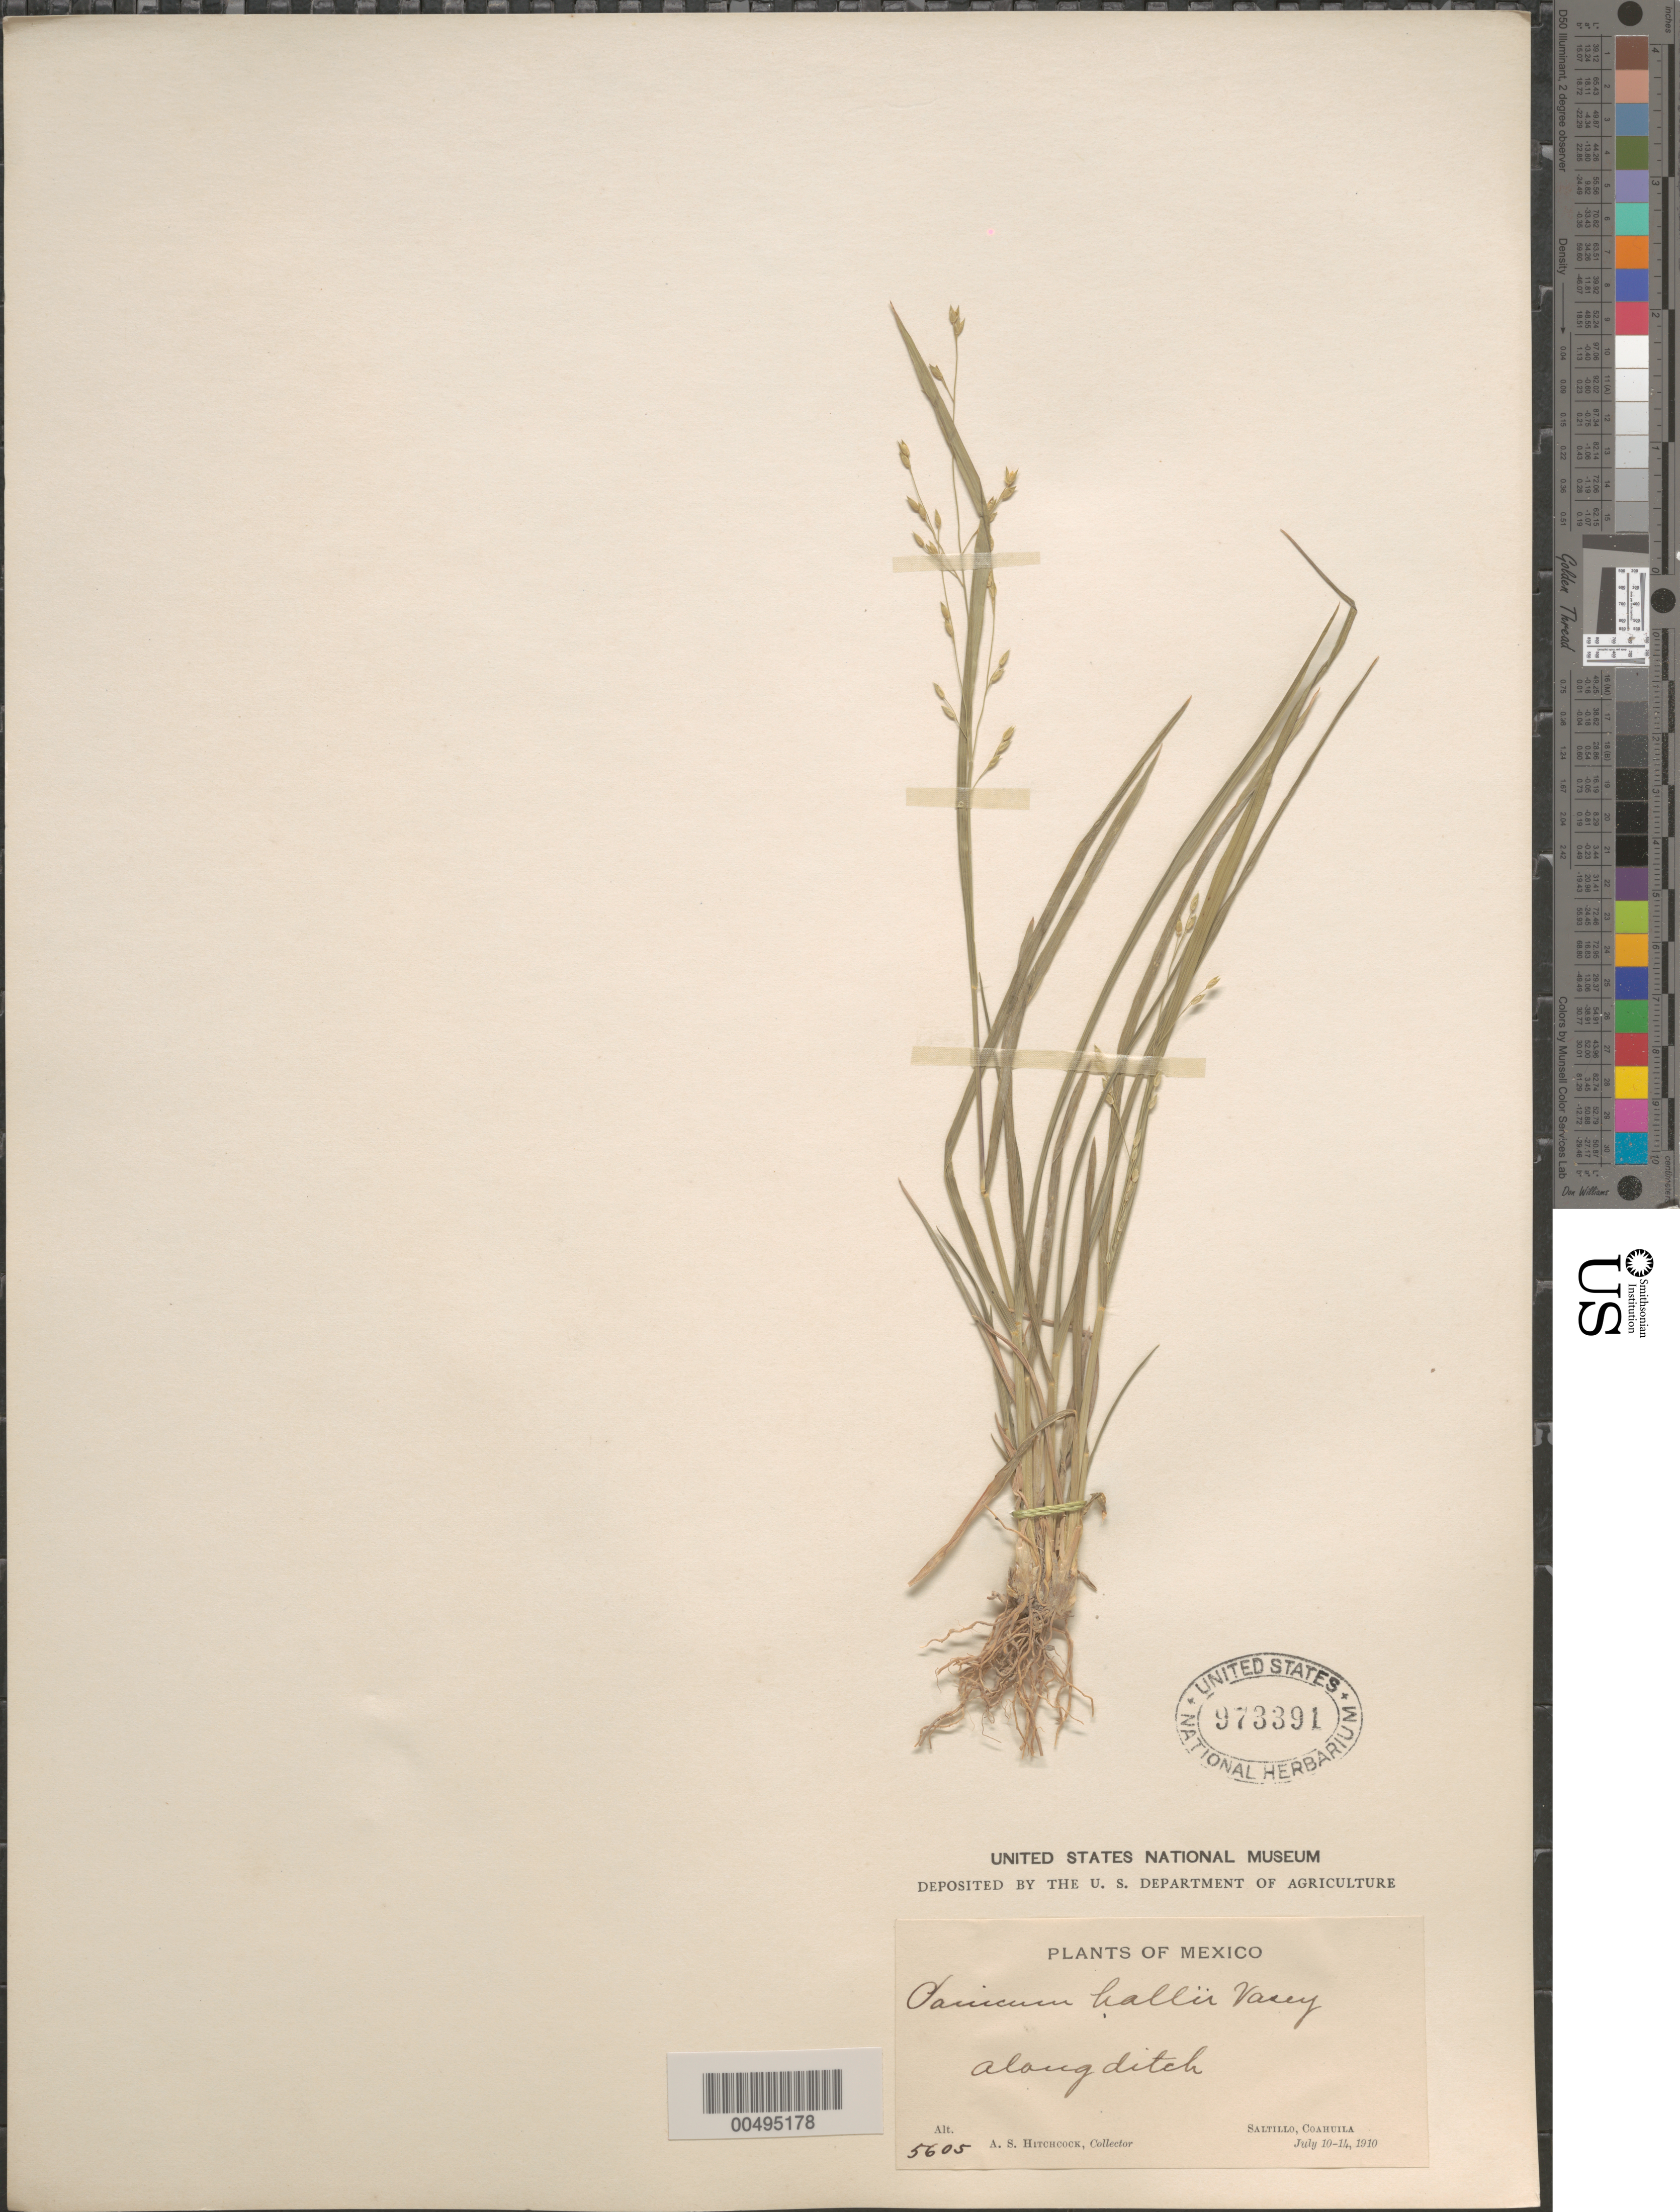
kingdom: Plantae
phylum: Tracheophyta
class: Liliopsida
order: Poales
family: Poaceae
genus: Panicum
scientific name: Panicum hallii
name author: Vasey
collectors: A. S. Hitchcock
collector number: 5605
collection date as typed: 10 Jul 1910 to 14 Jul 1910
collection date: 1910-07-10/1910-07-14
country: Mexico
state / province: Coahuila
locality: Saltillo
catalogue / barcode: US 973391